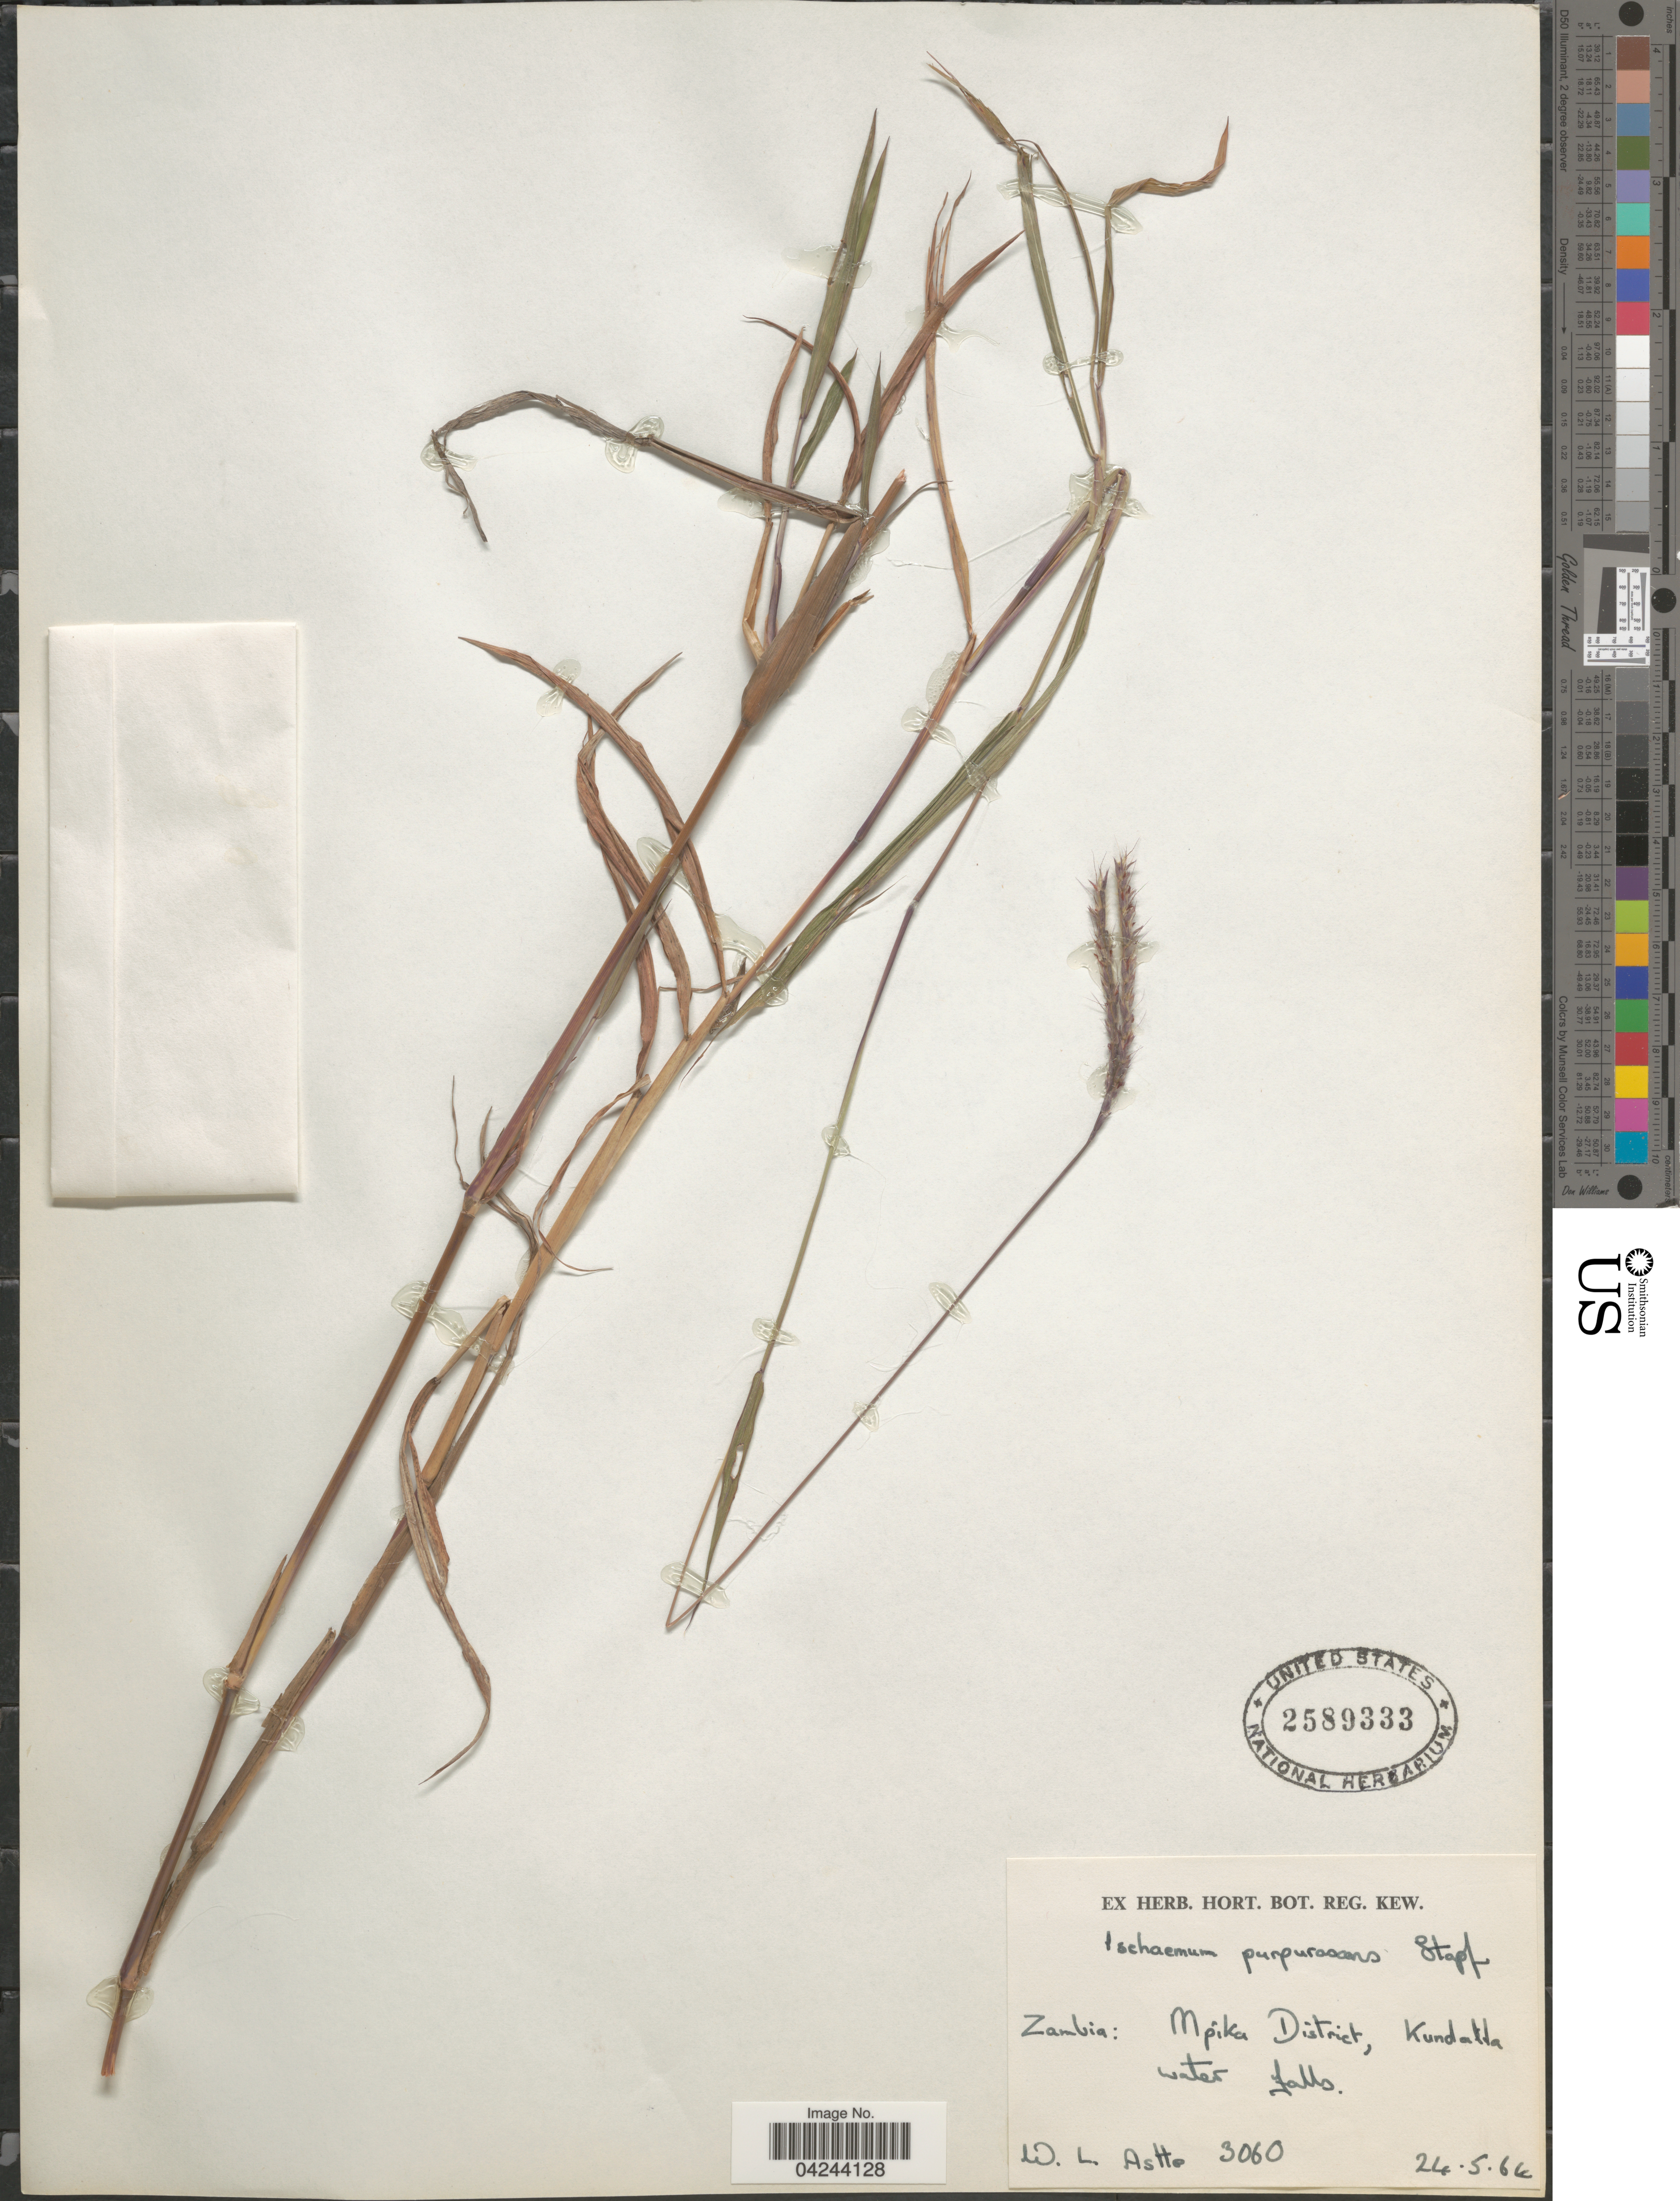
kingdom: Plantae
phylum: Tracheophyta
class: Liliopsida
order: Poales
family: Poaceae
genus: Ischaemum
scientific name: Ischaemum polystachyum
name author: J. Presl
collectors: W. Astle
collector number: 3060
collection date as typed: Transcribed d/m/y: 24/5/66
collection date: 1966-05-24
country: Zambia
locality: Mpika District, Kundalila water falls.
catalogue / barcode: US 2589333